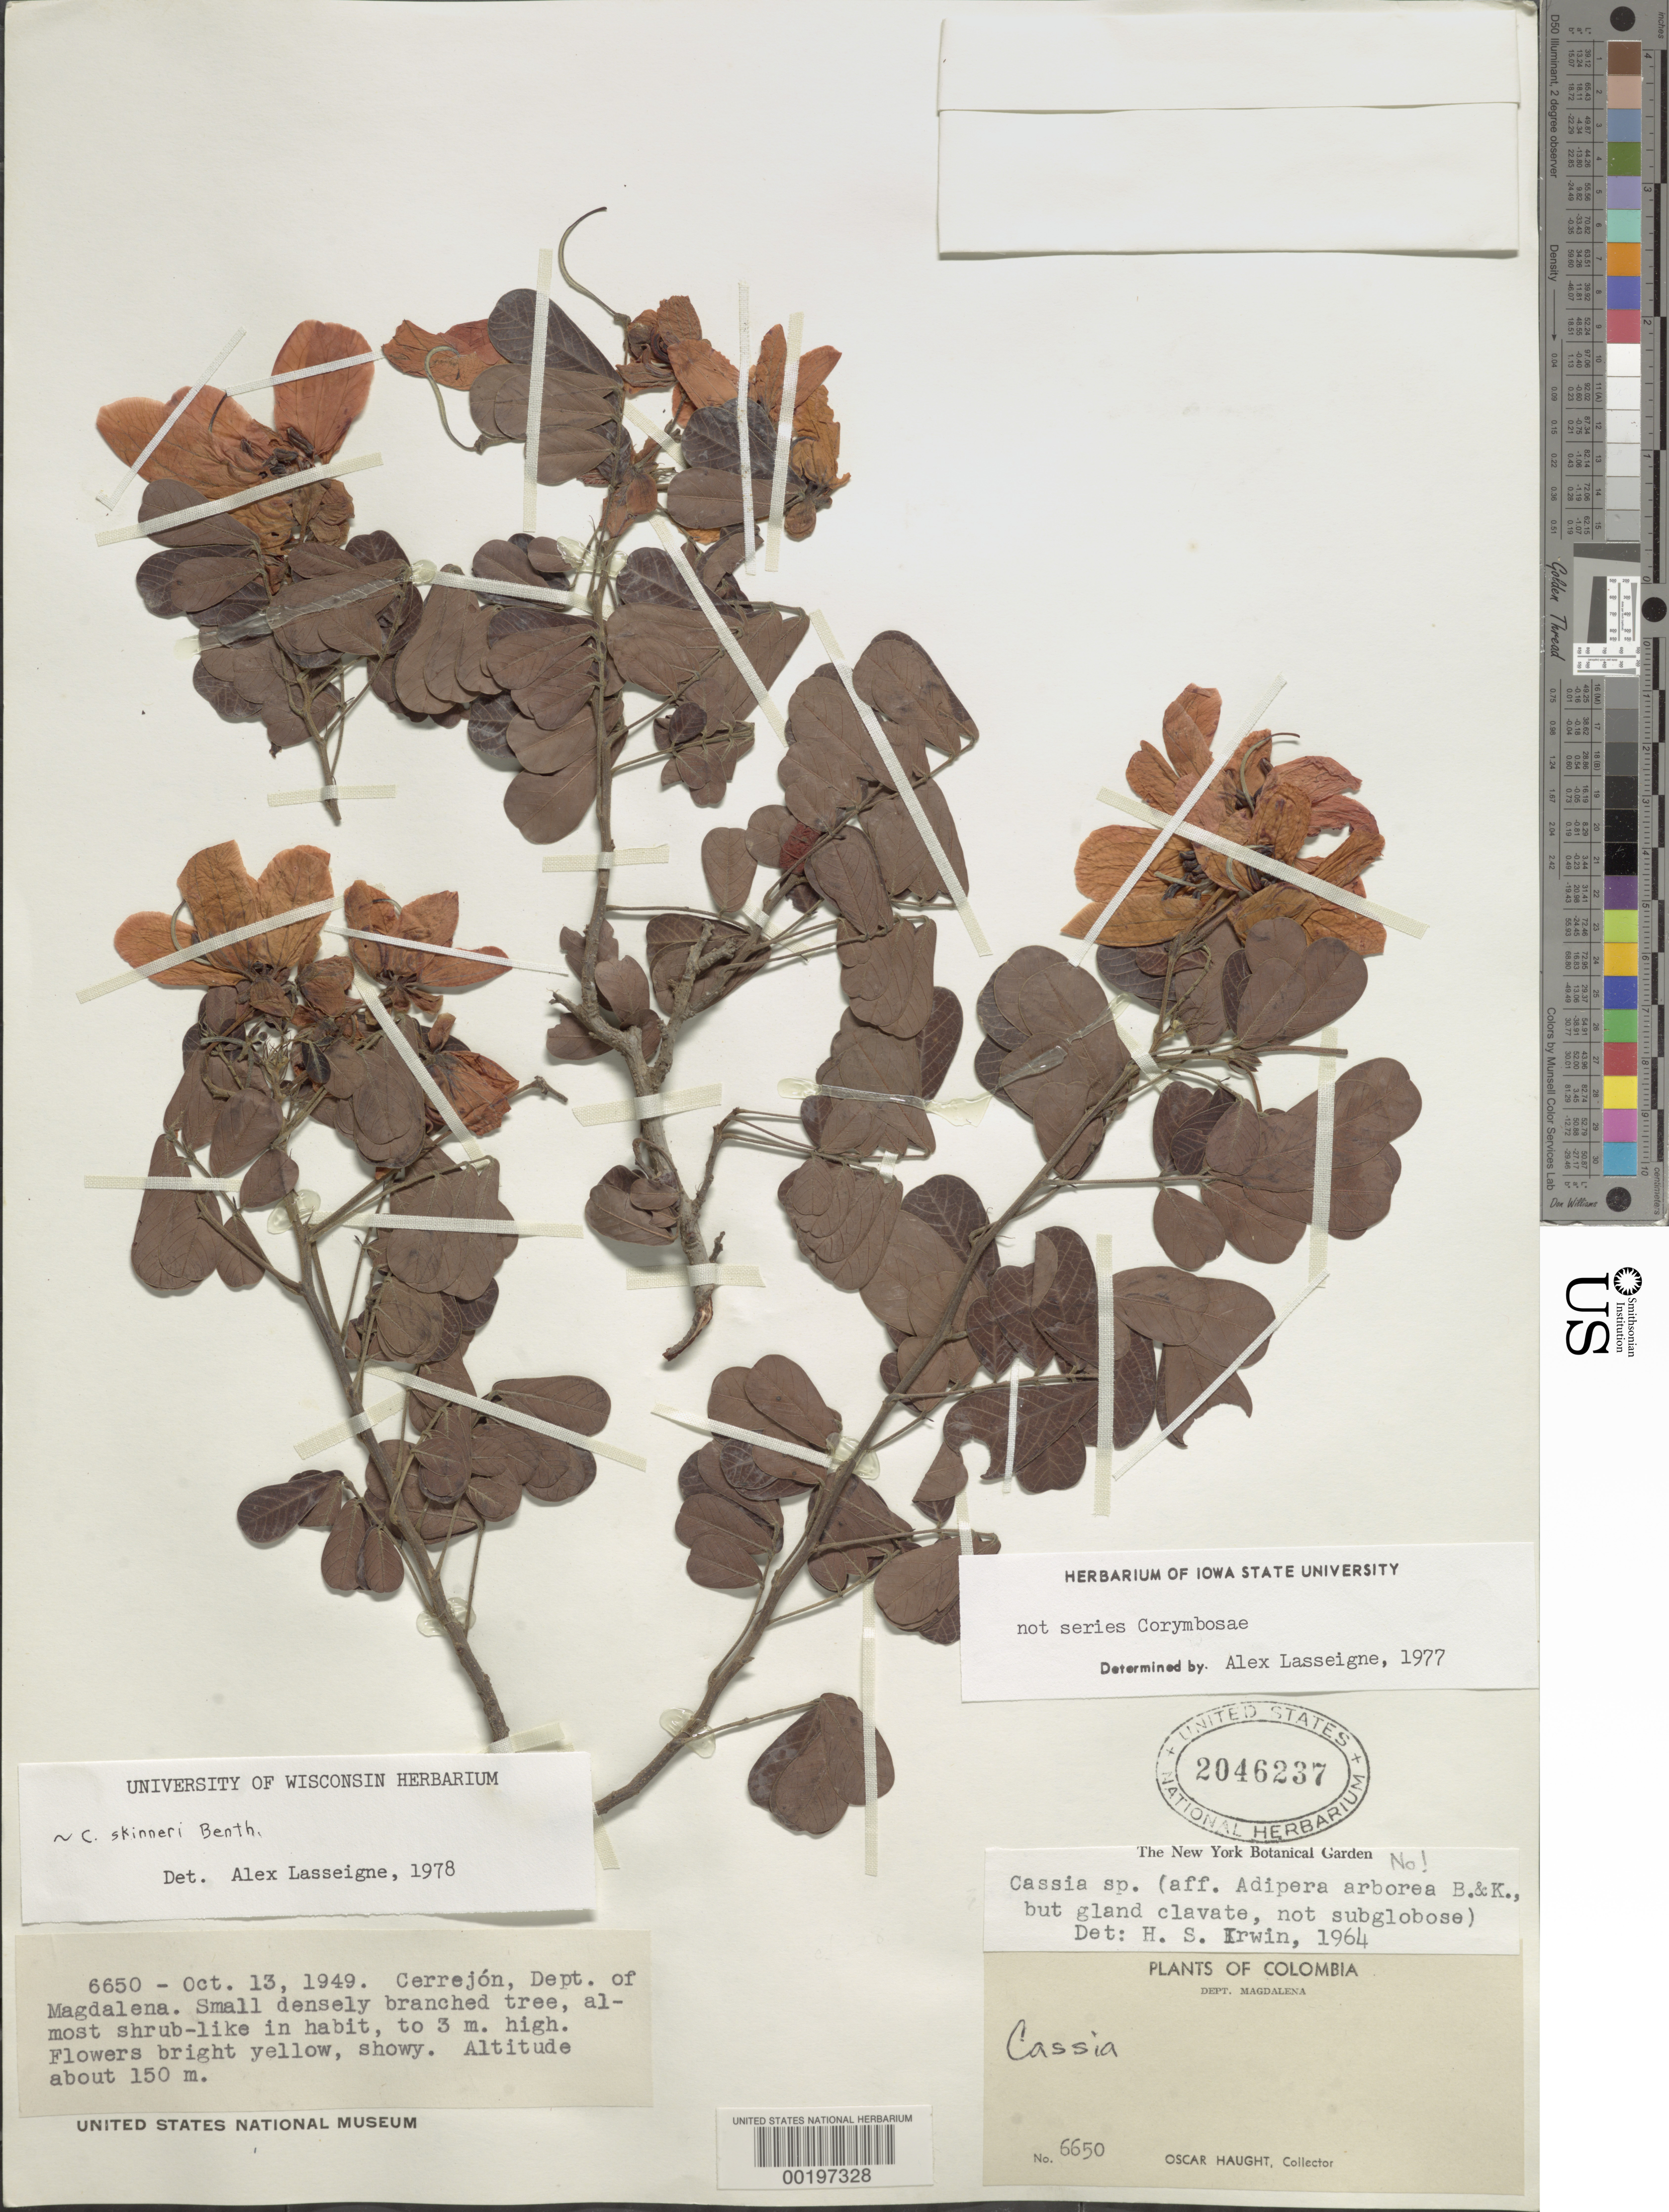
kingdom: Plantae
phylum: Tracheophyta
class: Magnoliopsida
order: Fabales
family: Fabaceae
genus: Chamaecrista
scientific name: Chamaecrista skinneri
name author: Benth.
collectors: O. L. Haught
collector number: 6650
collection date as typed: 13 Oct 1949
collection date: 1949-10-13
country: Colombia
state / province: Magdalena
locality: Cerrejon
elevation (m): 150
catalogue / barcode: US 2046237